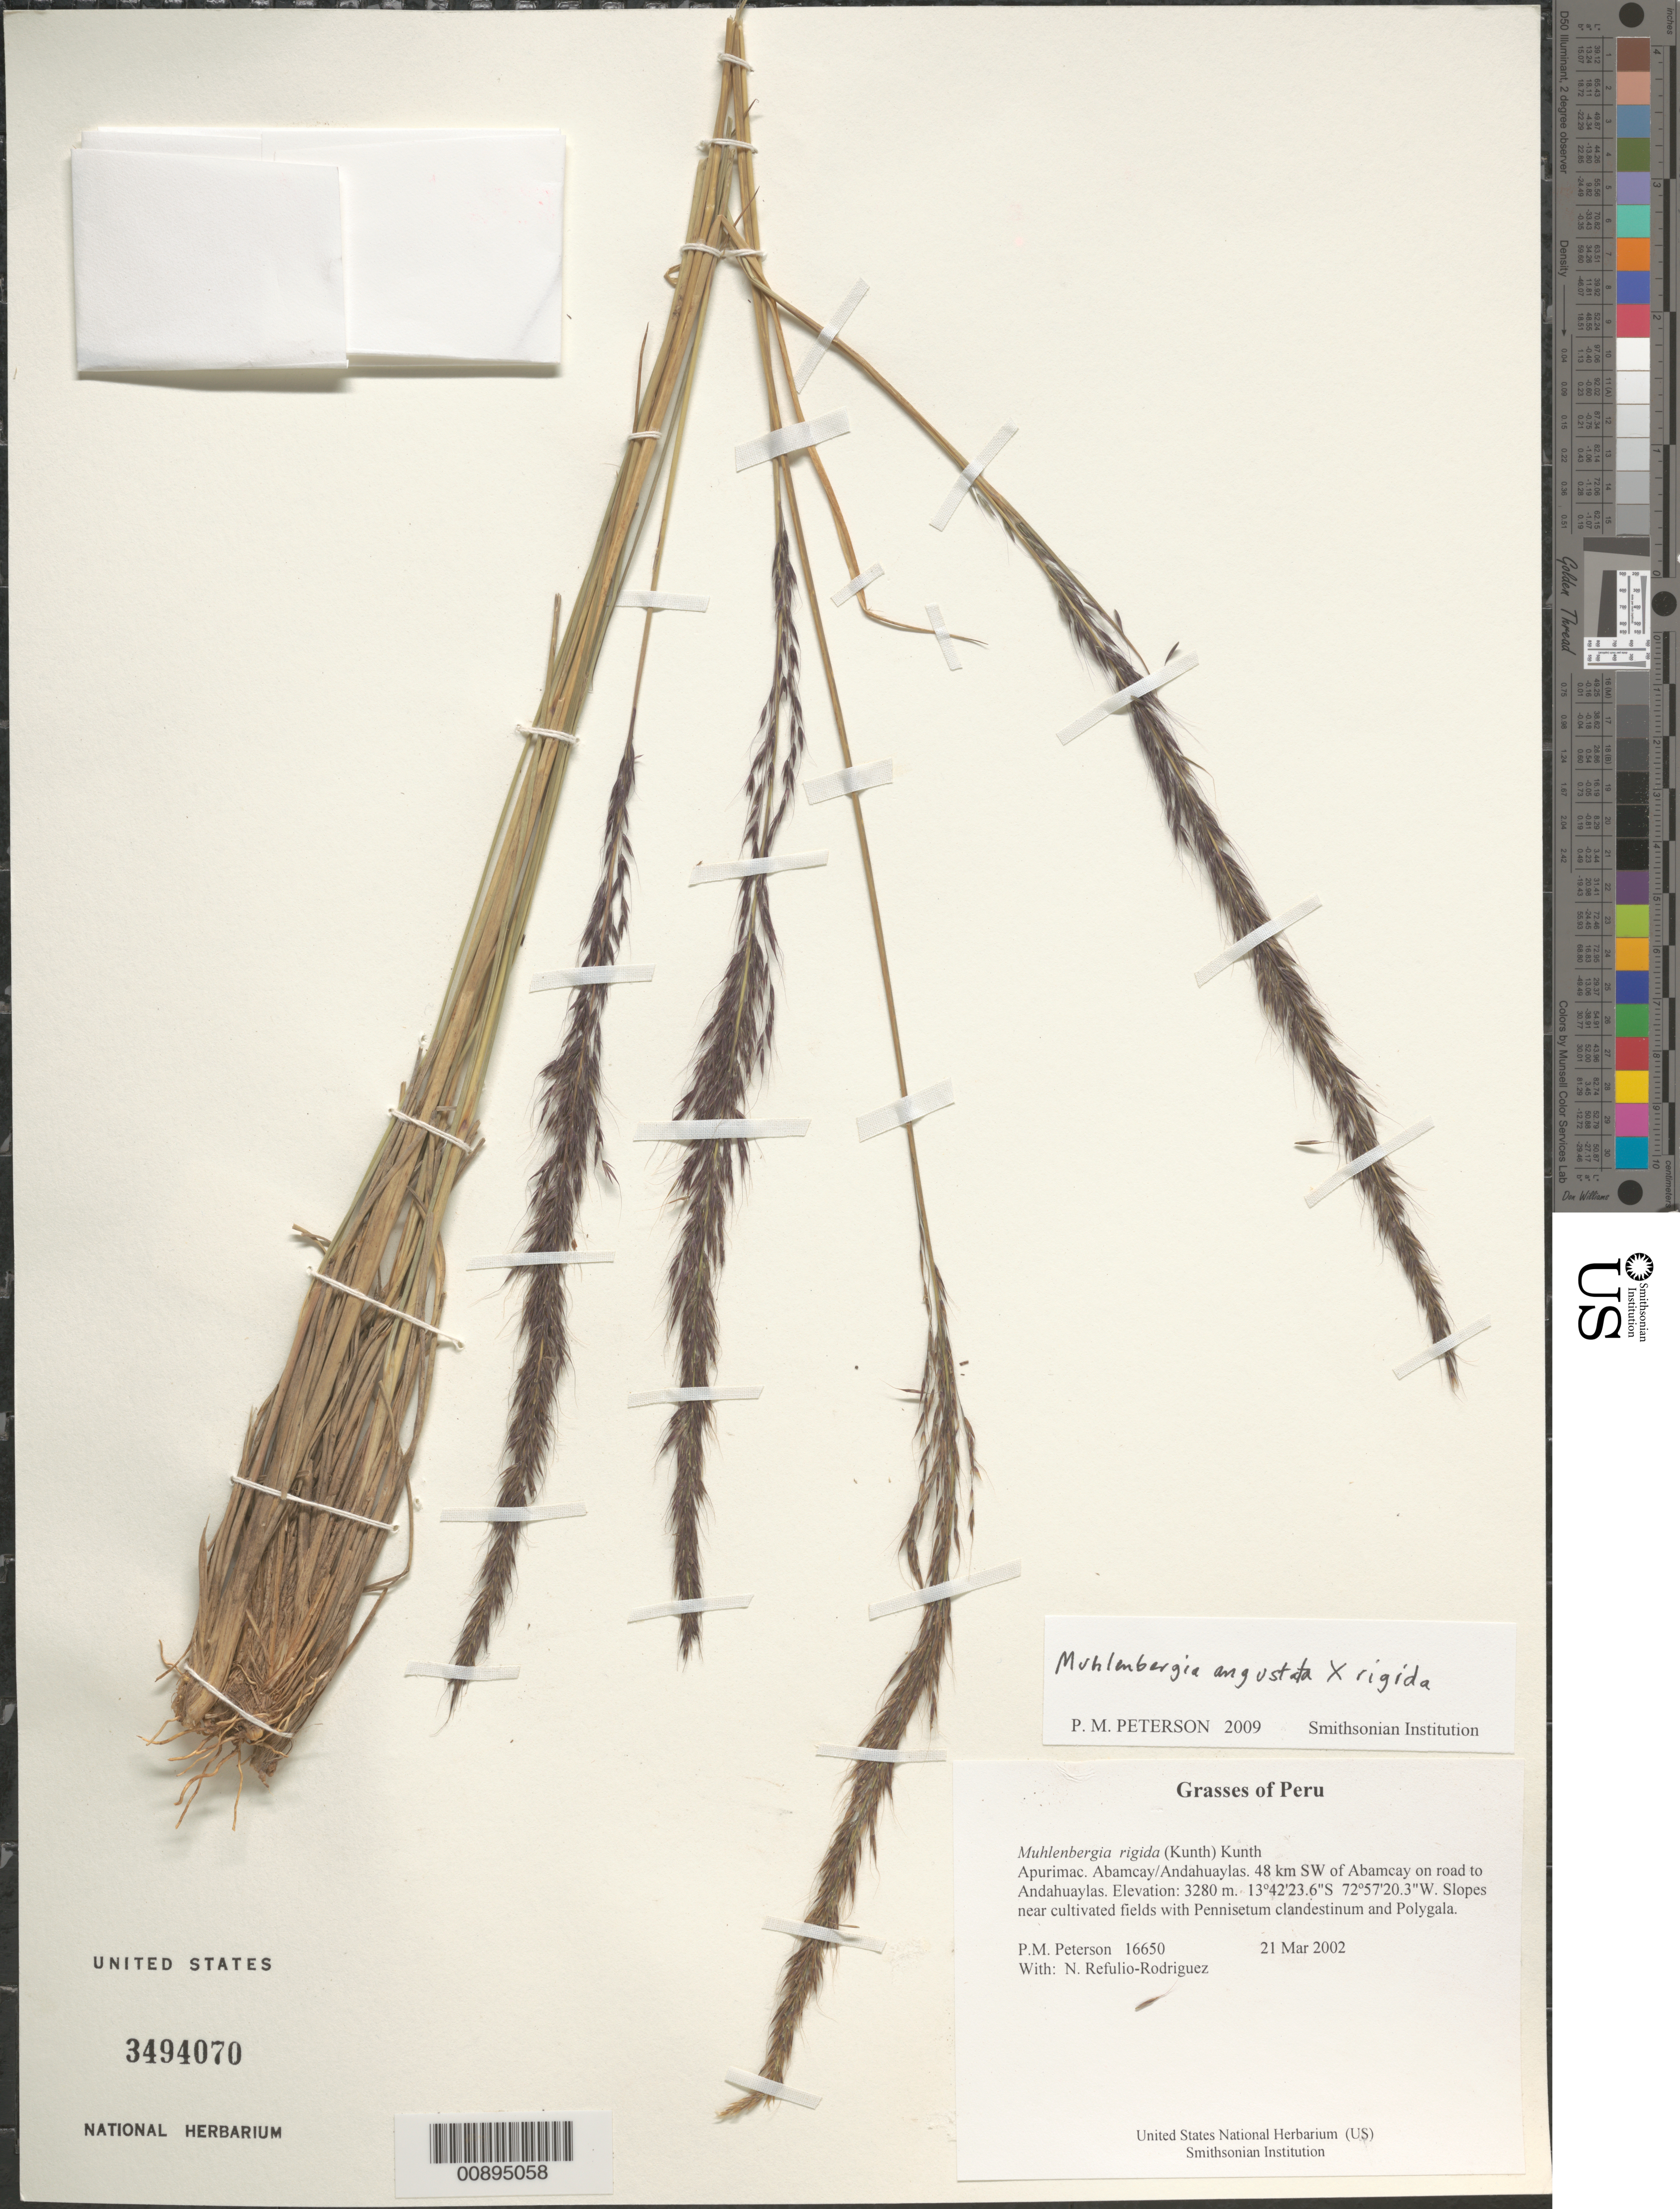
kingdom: Plantae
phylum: Tracheophyta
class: Liliopsida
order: Poales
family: Poaceae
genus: Muhlenbergia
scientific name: Muhlenbergia coerulea x M. rigida (Kunth) Kunth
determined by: Peterson, Paul M., (BOT), Smithsonian Institution - National Museum of Natural History (UNITED STATES)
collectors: P. M. Peterson & N. Refulio-Rodríguez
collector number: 16650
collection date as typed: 21 Mar 2002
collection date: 2002-03-21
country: Peru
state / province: Apurímac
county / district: Abancay/Andahuaylas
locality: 48 km SW of Abancay on road to Andahuaylas.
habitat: Slopes near cultivated fields with ~Pennisetum clandestinum~ and ~Polygala~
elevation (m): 3280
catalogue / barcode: US 3494070